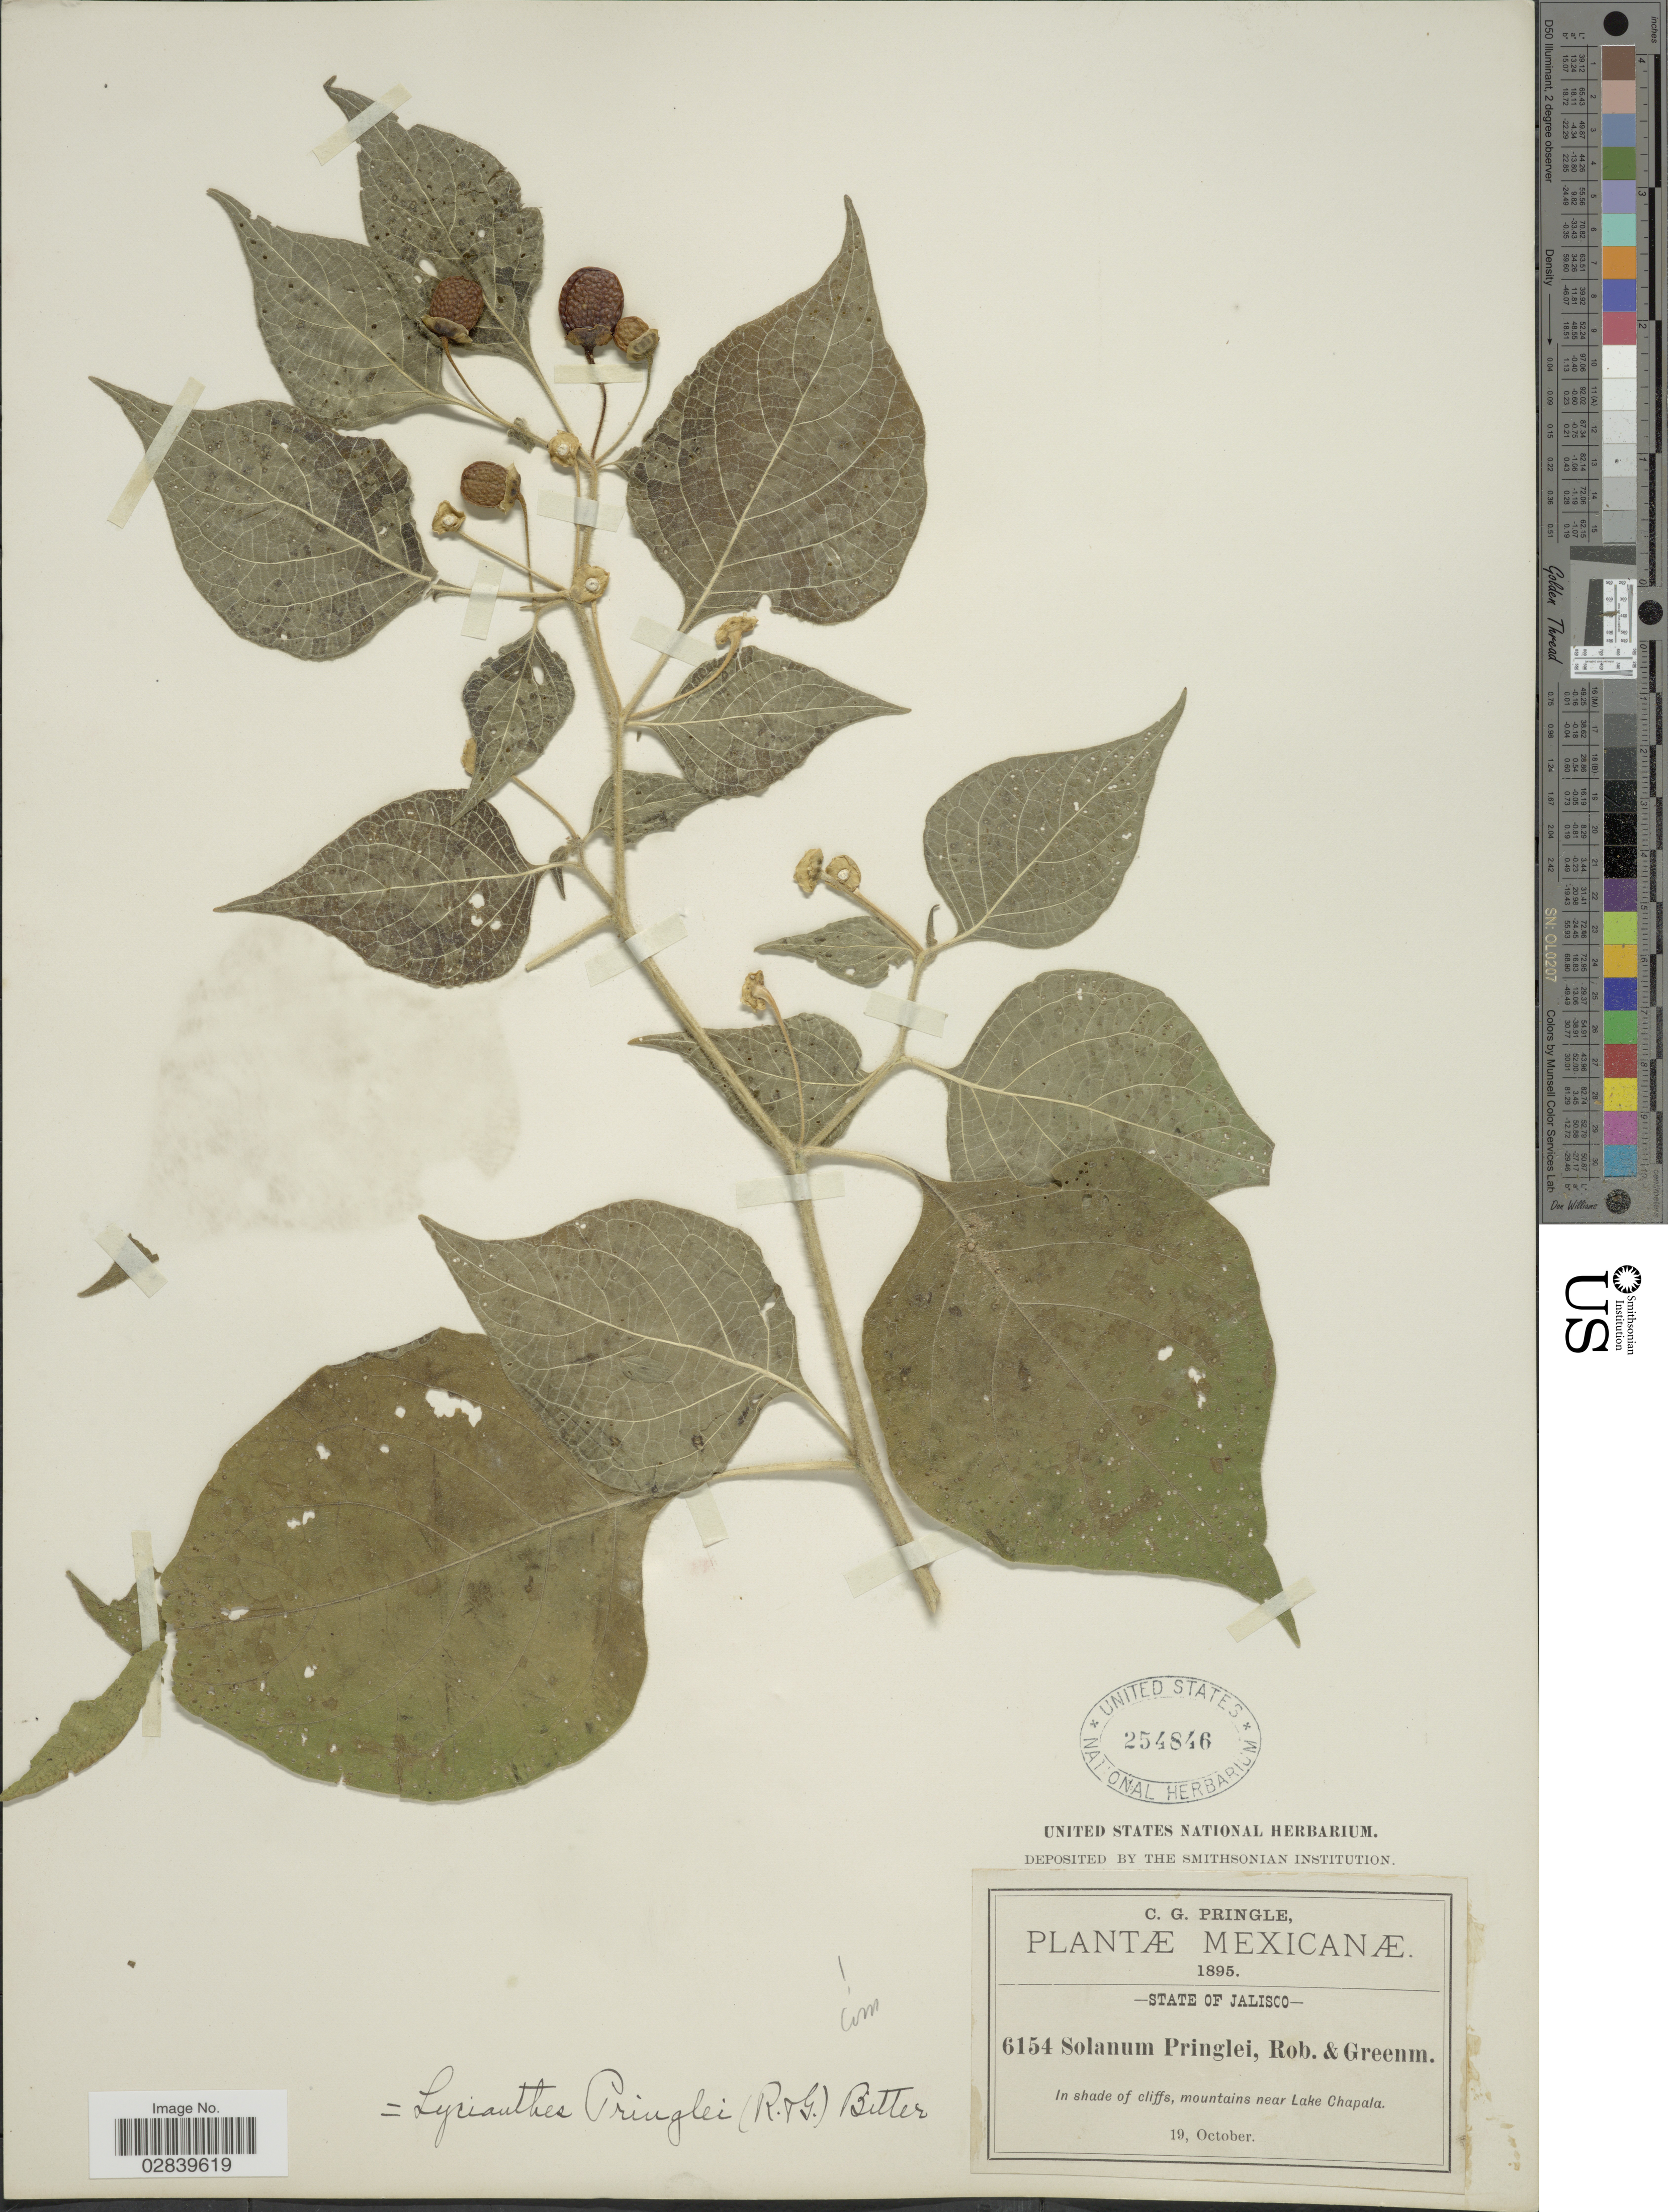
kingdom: Plantae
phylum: Tracheophyta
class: Magnoliopsida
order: Solanales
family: Solanaceae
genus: Lycianthes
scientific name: Lycianthes pringlei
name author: (B.L. Rob. & Greenm.) Bitter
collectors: C. G. Pringle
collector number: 6154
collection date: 1895-10-19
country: Mexico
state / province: Jalisco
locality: Mountains near Lake Chapala.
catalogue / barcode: US 254846